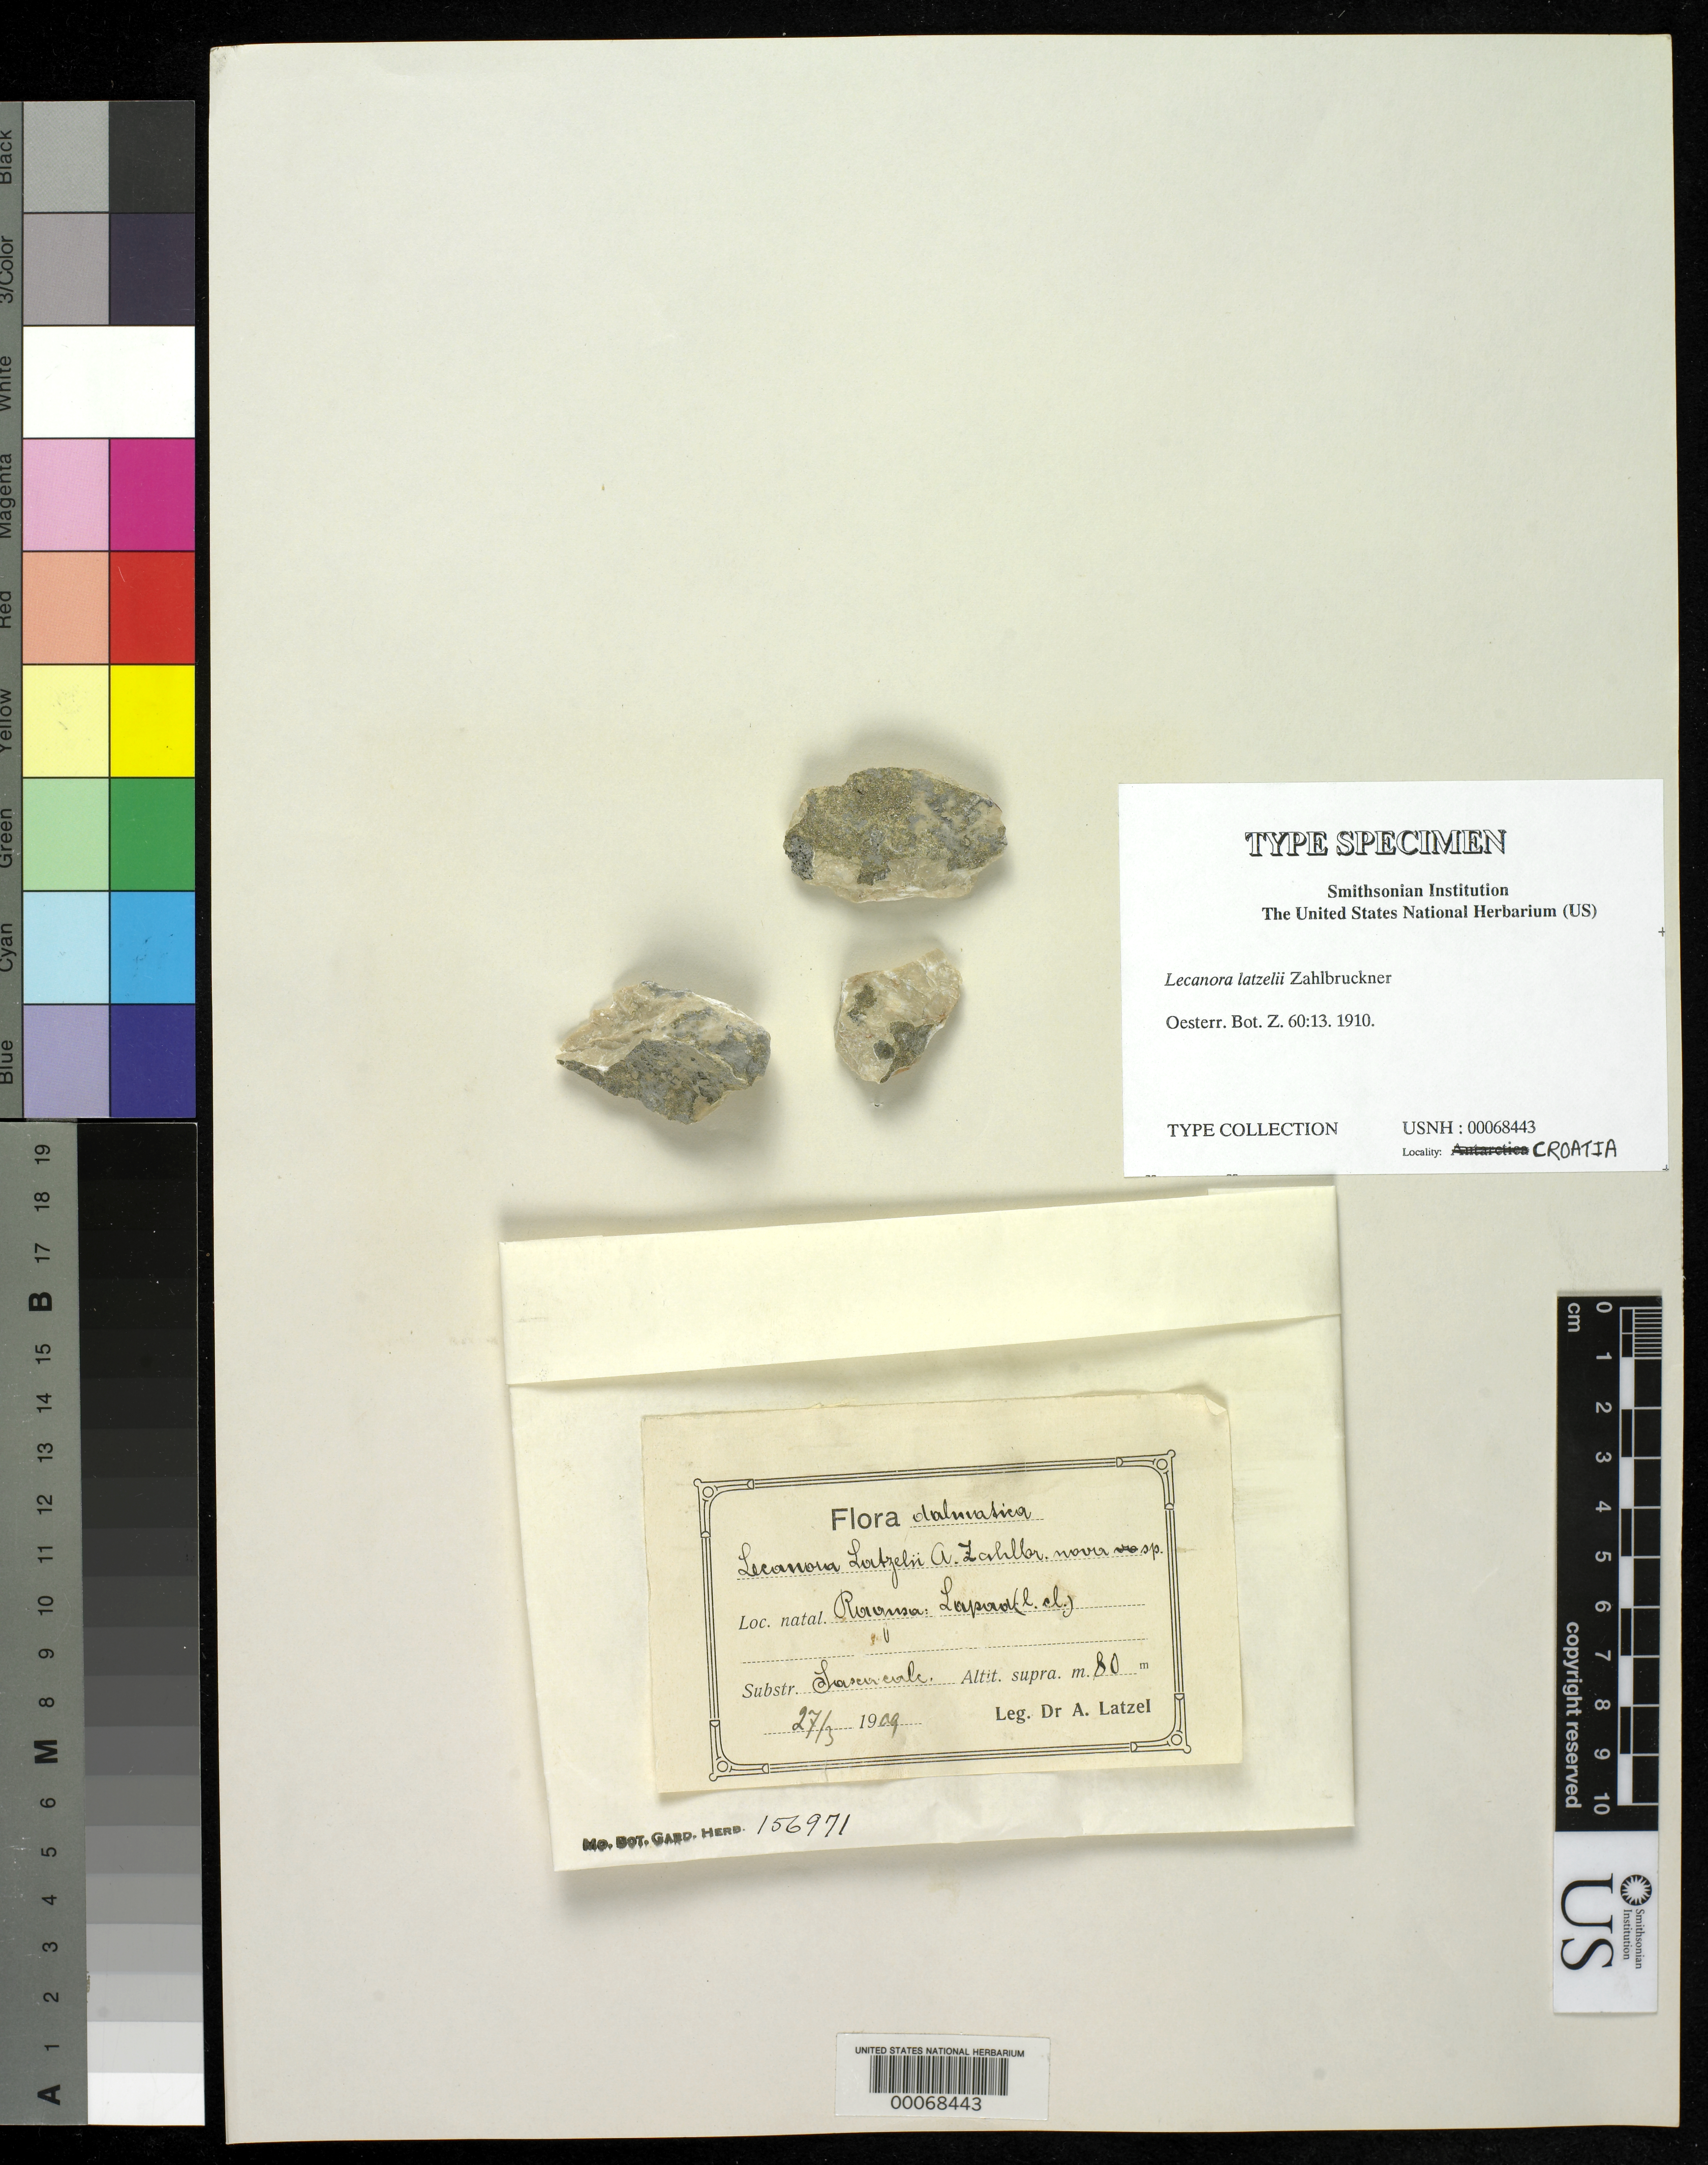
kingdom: Fungi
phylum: Ascomycota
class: Lecanoromycetes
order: Lecanorales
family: Lecanoraceae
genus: Lecanora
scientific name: Lecanora latzelii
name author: Zahlbr.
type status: Type Collection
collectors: A. Latzel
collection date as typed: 27 Mar 1909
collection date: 1909-03-27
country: Croatia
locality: Dalmatica.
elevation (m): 80